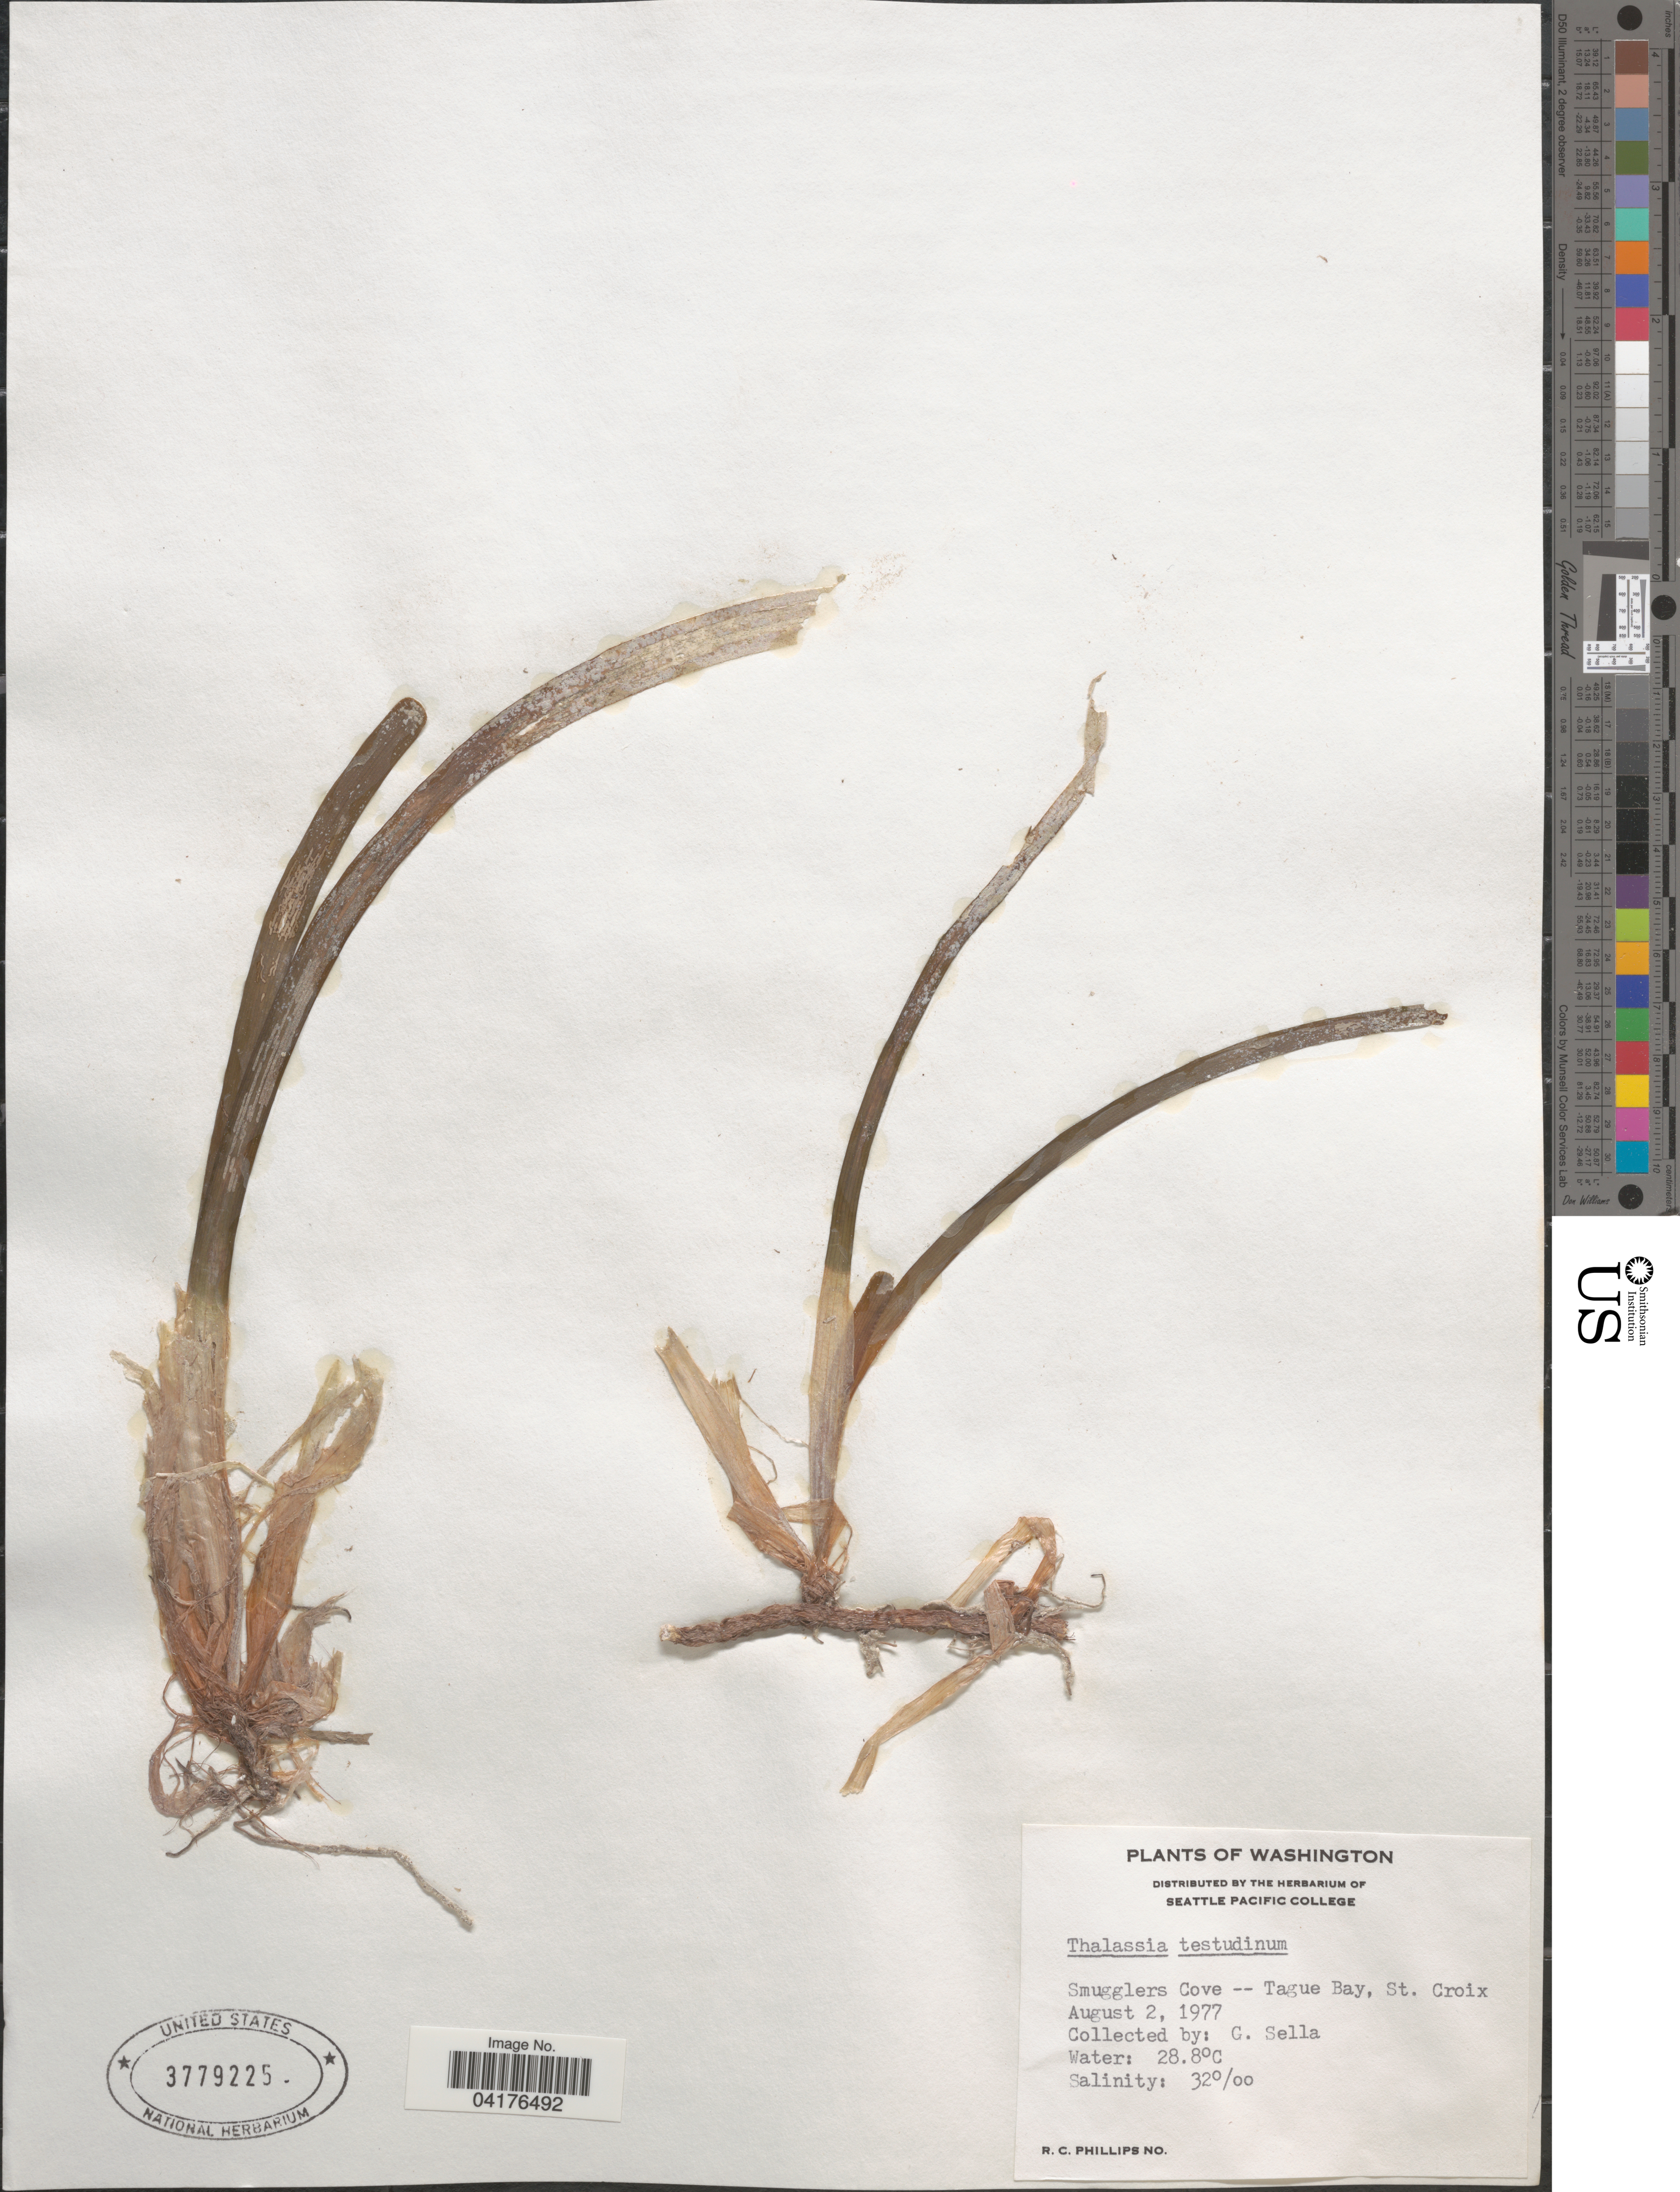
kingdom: Plantae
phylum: Tracheophyta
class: Liliopsida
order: Alismatales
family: Hydrocharitaceae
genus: Thalassia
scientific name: Thalassia testudinum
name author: Banks & Sol. ex K.D. Koenig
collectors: G. Sella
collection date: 1977-08-02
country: U.S. Virgin Islands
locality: Smugglers Cove -- Tague Bay, St. Croix.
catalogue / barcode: US 3779225